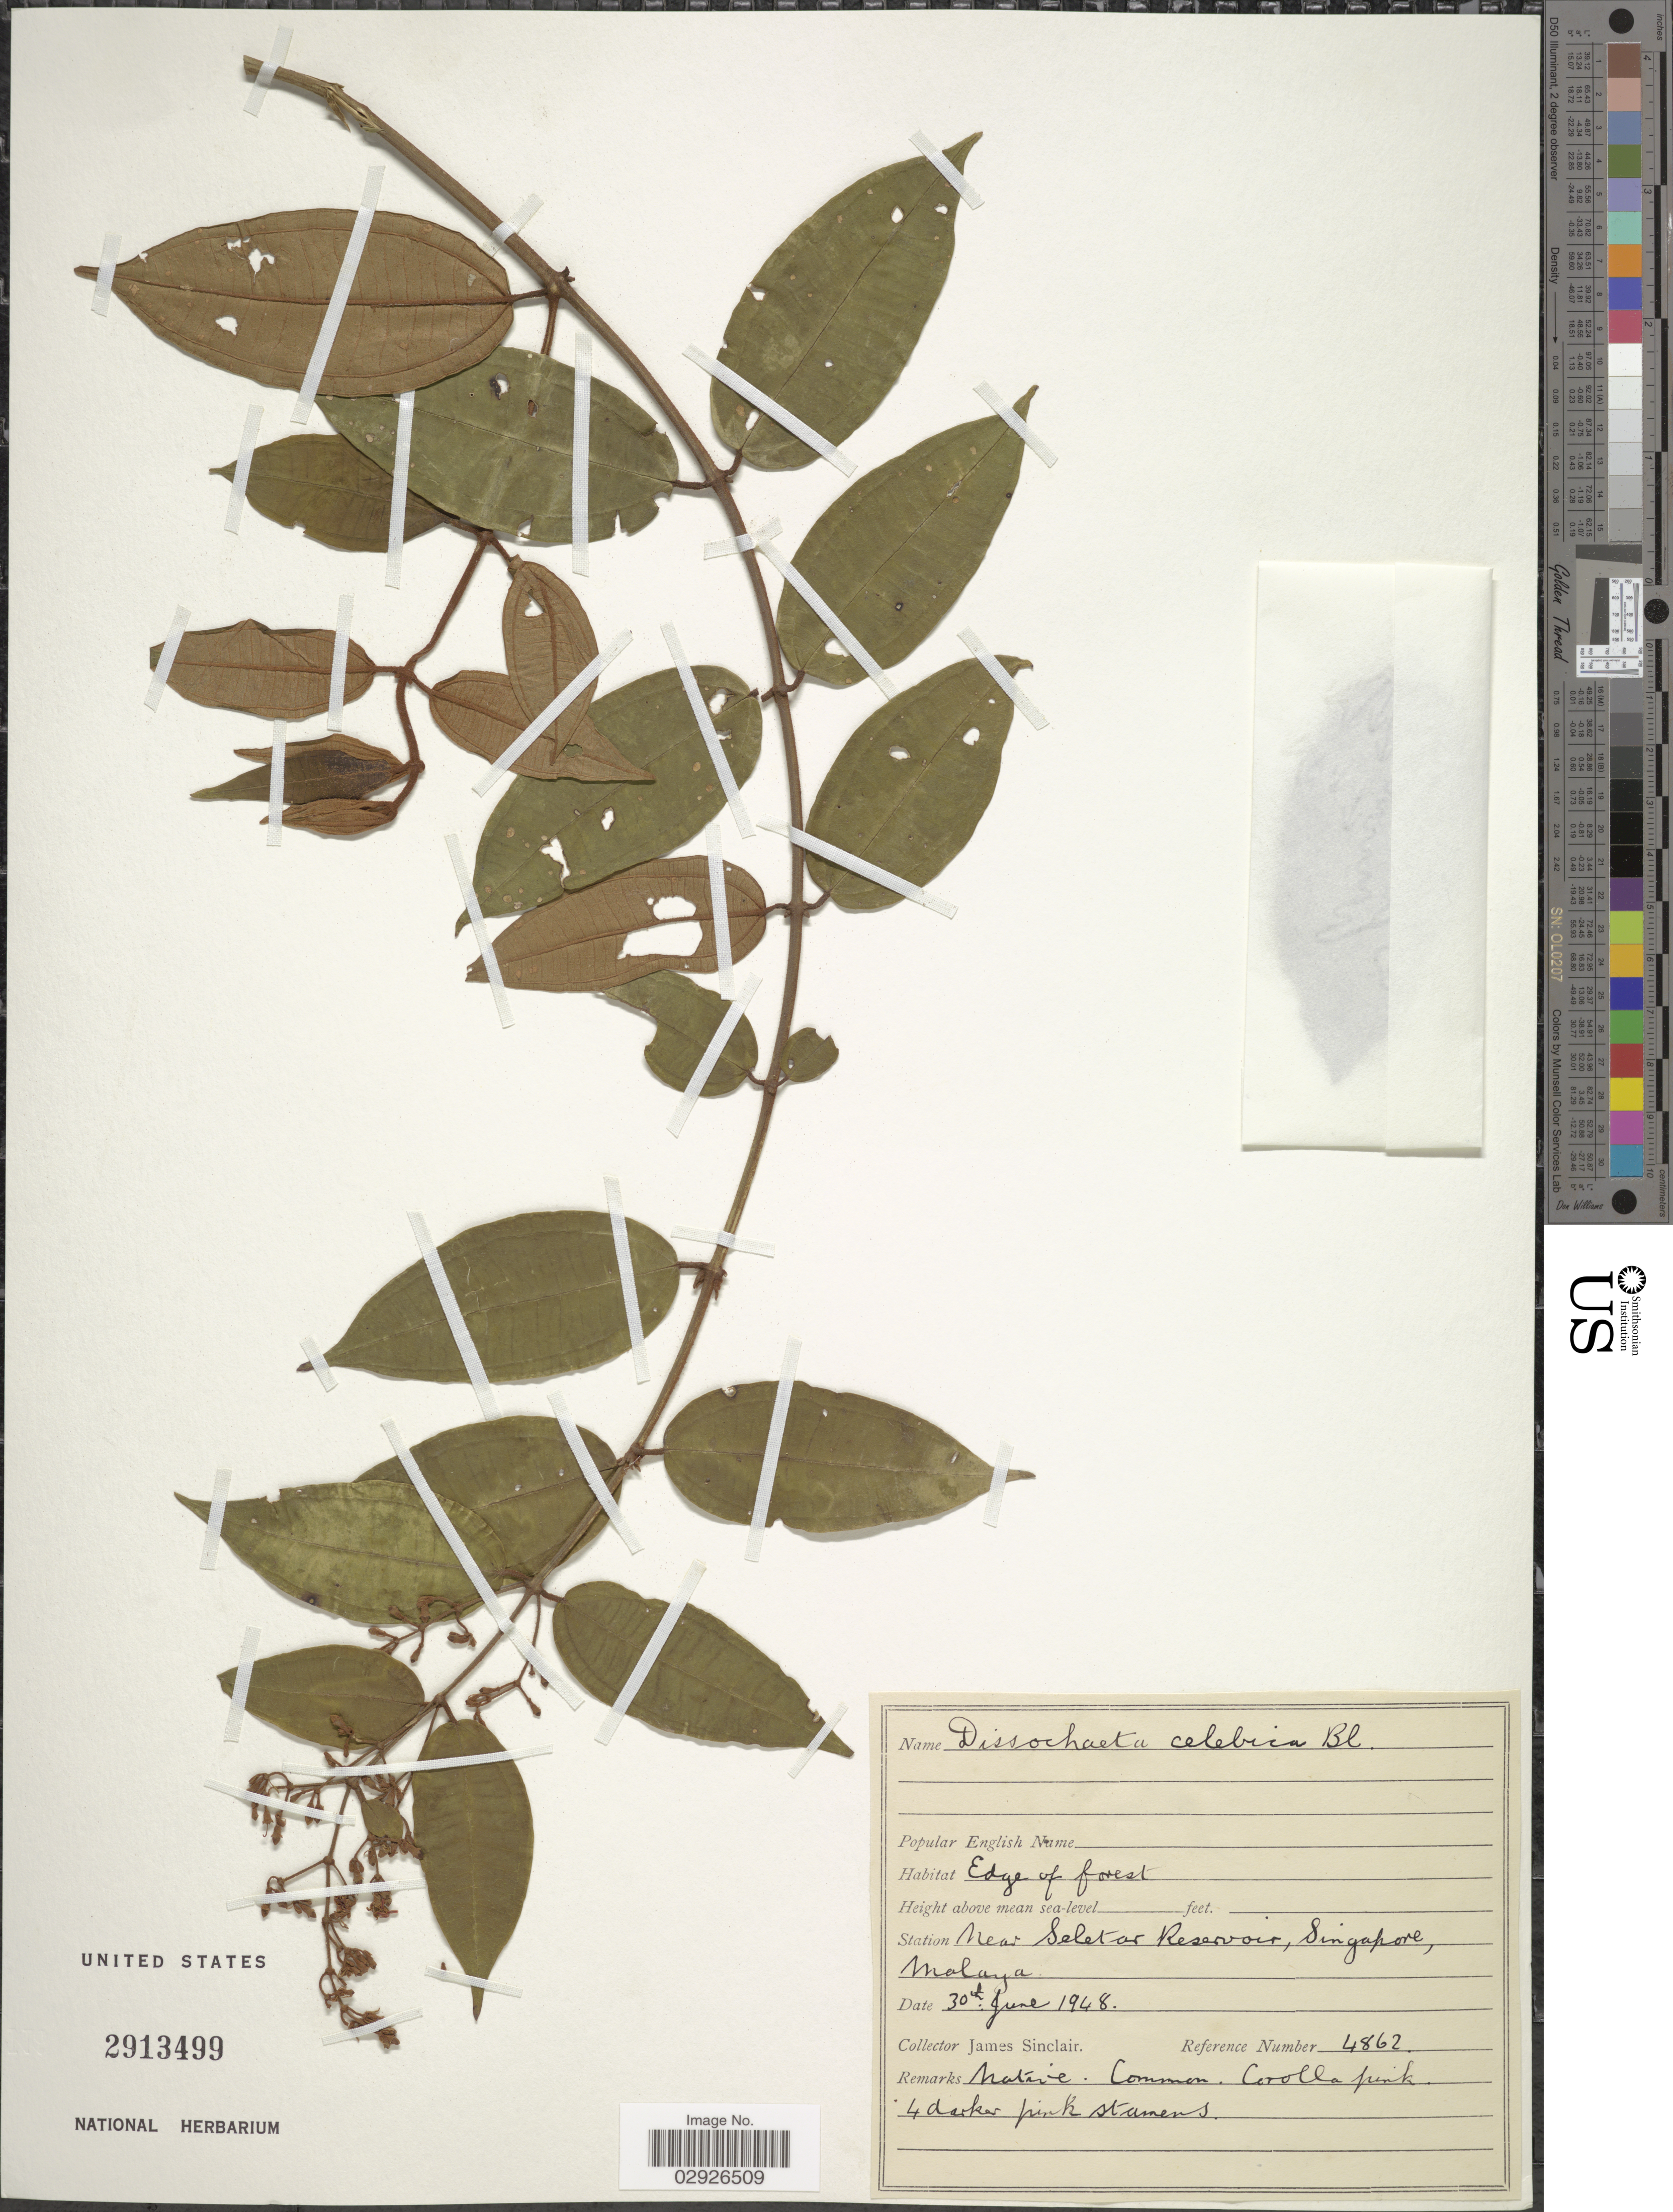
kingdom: Plantae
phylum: Tracheophyta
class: Magnoliopsida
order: Myrtales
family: Melastomataceae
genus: Dissochaeta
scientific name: Dissochaeta celebica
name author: Blume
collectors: J. Sinclair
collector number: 4862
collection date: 1948-06-30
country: Singapore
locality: Station Near Seletar Reservoir, Malaya.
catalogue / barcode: US 2913499